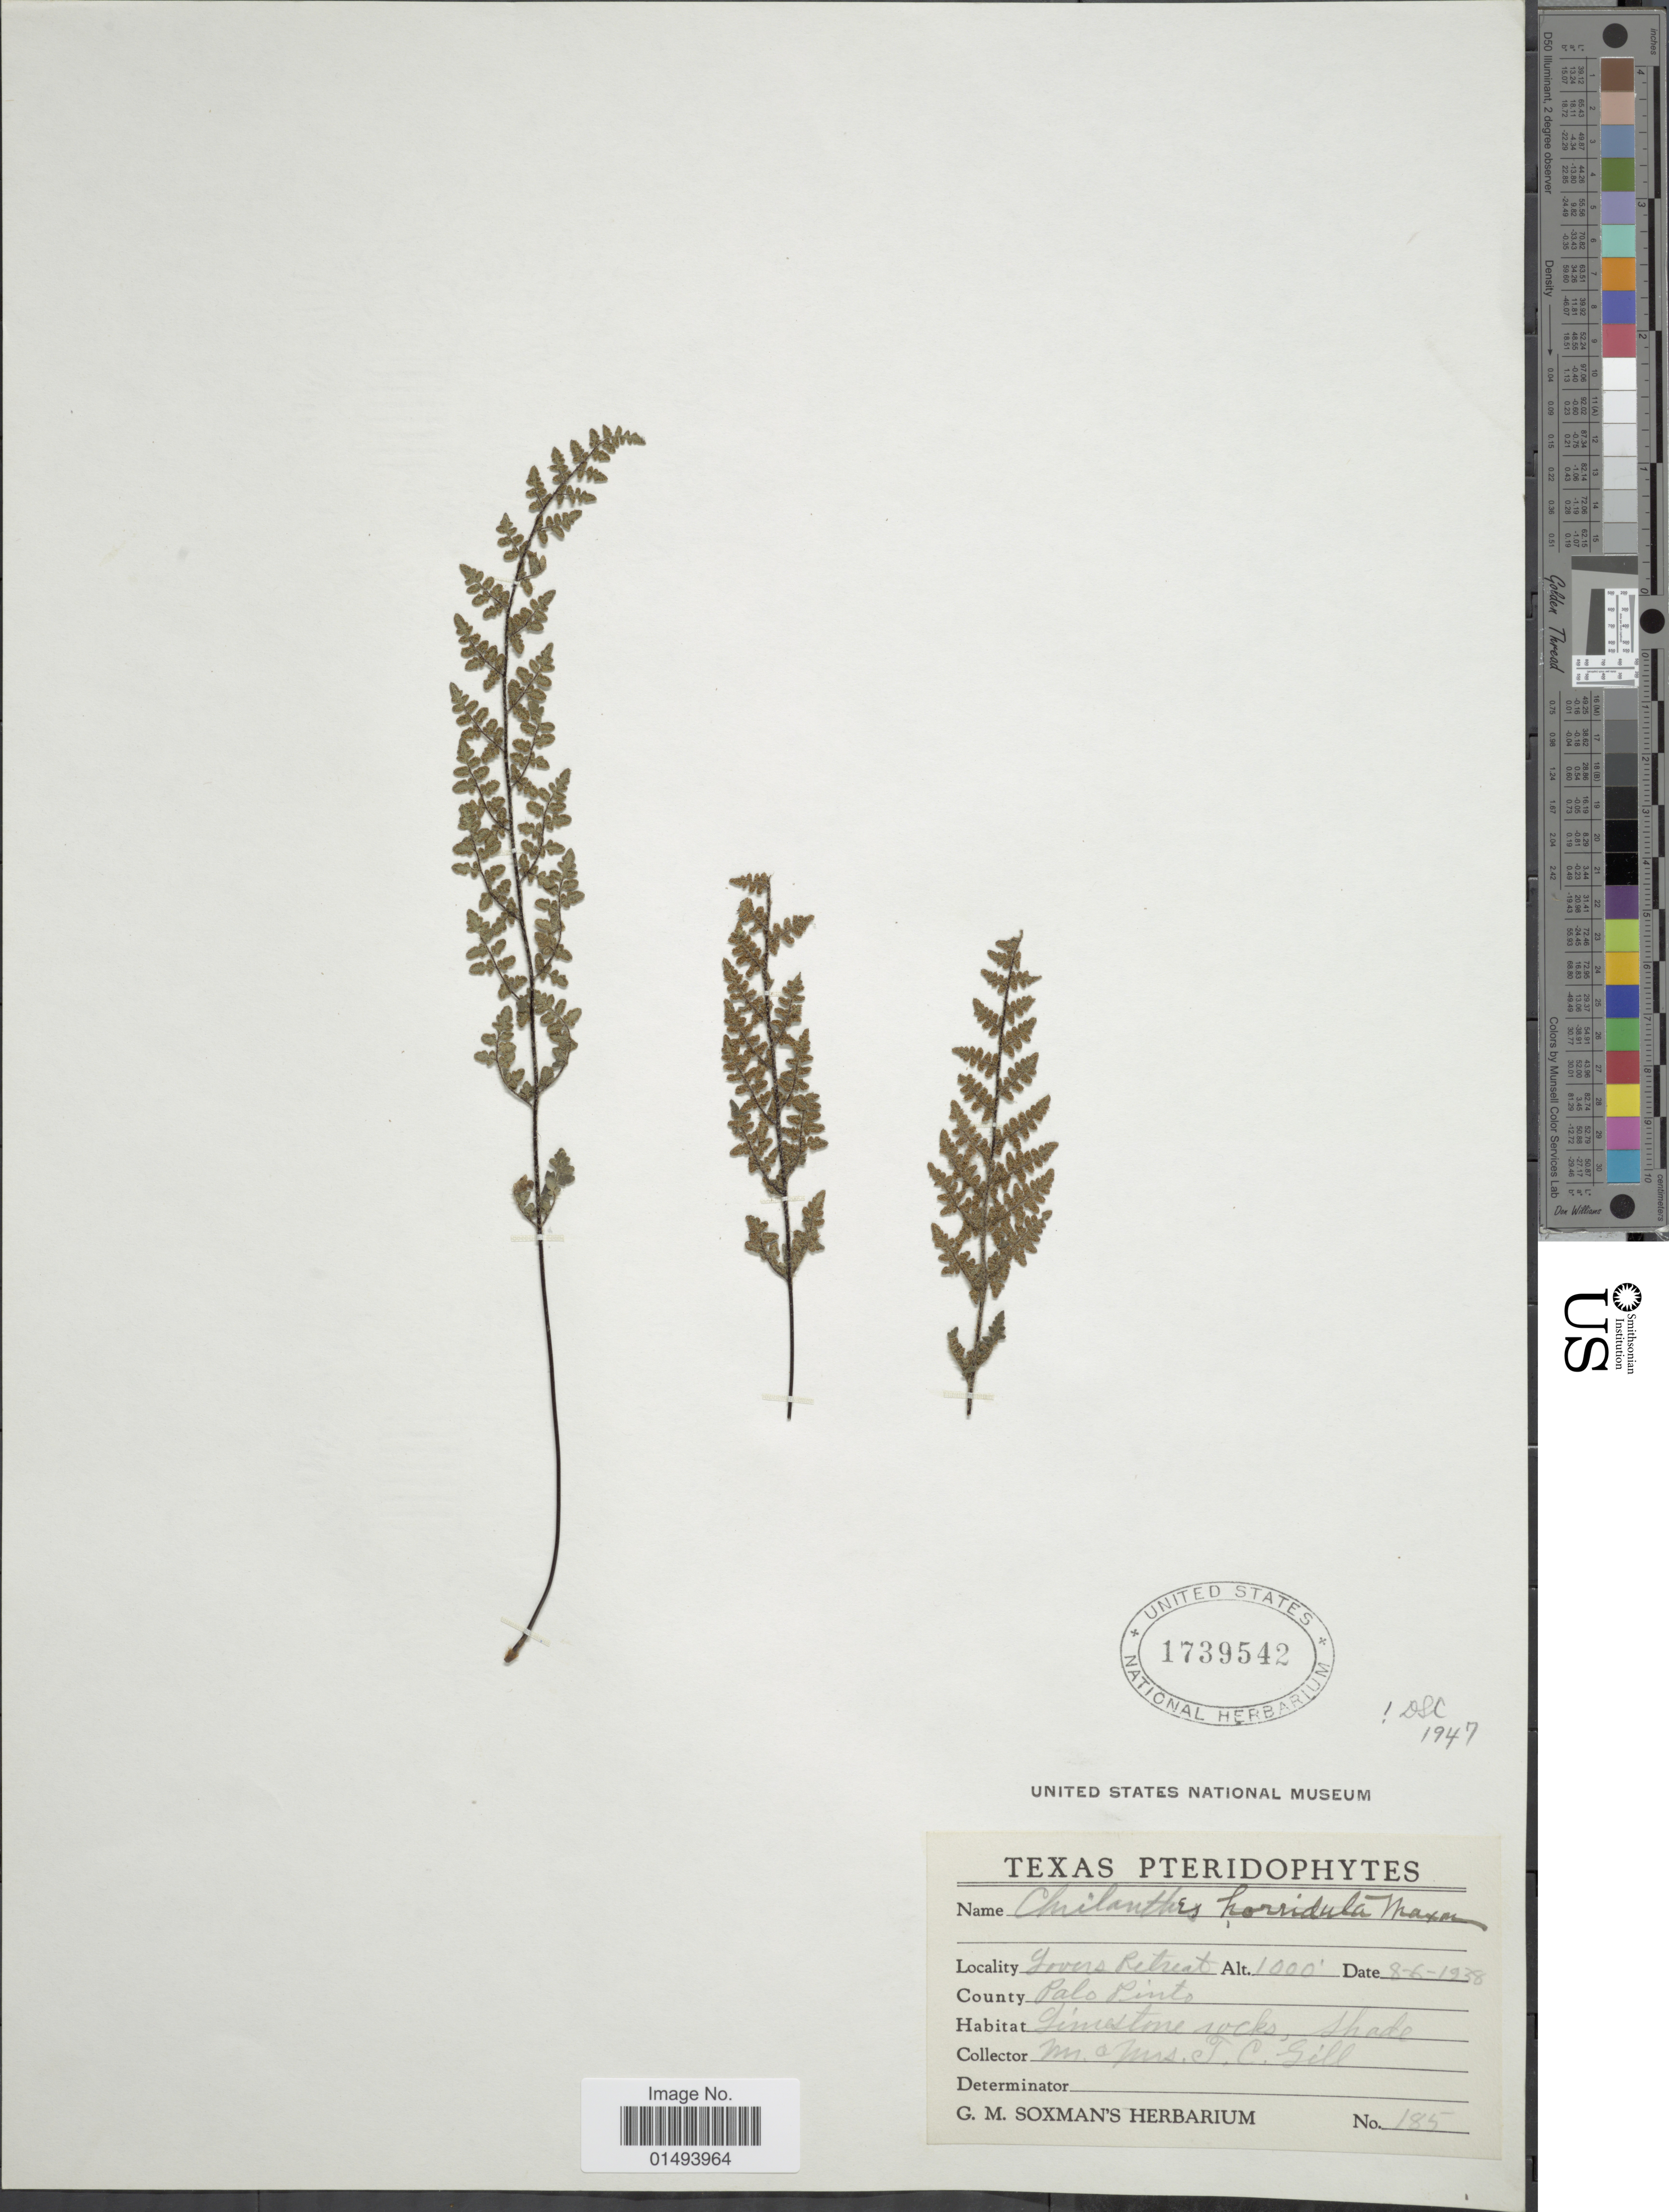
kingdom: Plantae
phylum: Tracheophyta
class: Polypodiopsida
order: Polypodiales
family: Pteridaceae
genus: Myriopteris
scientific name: Myriopteris scabra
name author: (C. Chr.) Grusz & Windham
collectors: T. Gill & J. Gill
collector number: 185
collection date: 1938-08-06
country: United States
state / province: Texas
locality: Texas, Palo Pinto, Lovers Retreat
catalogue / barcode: US 1739542